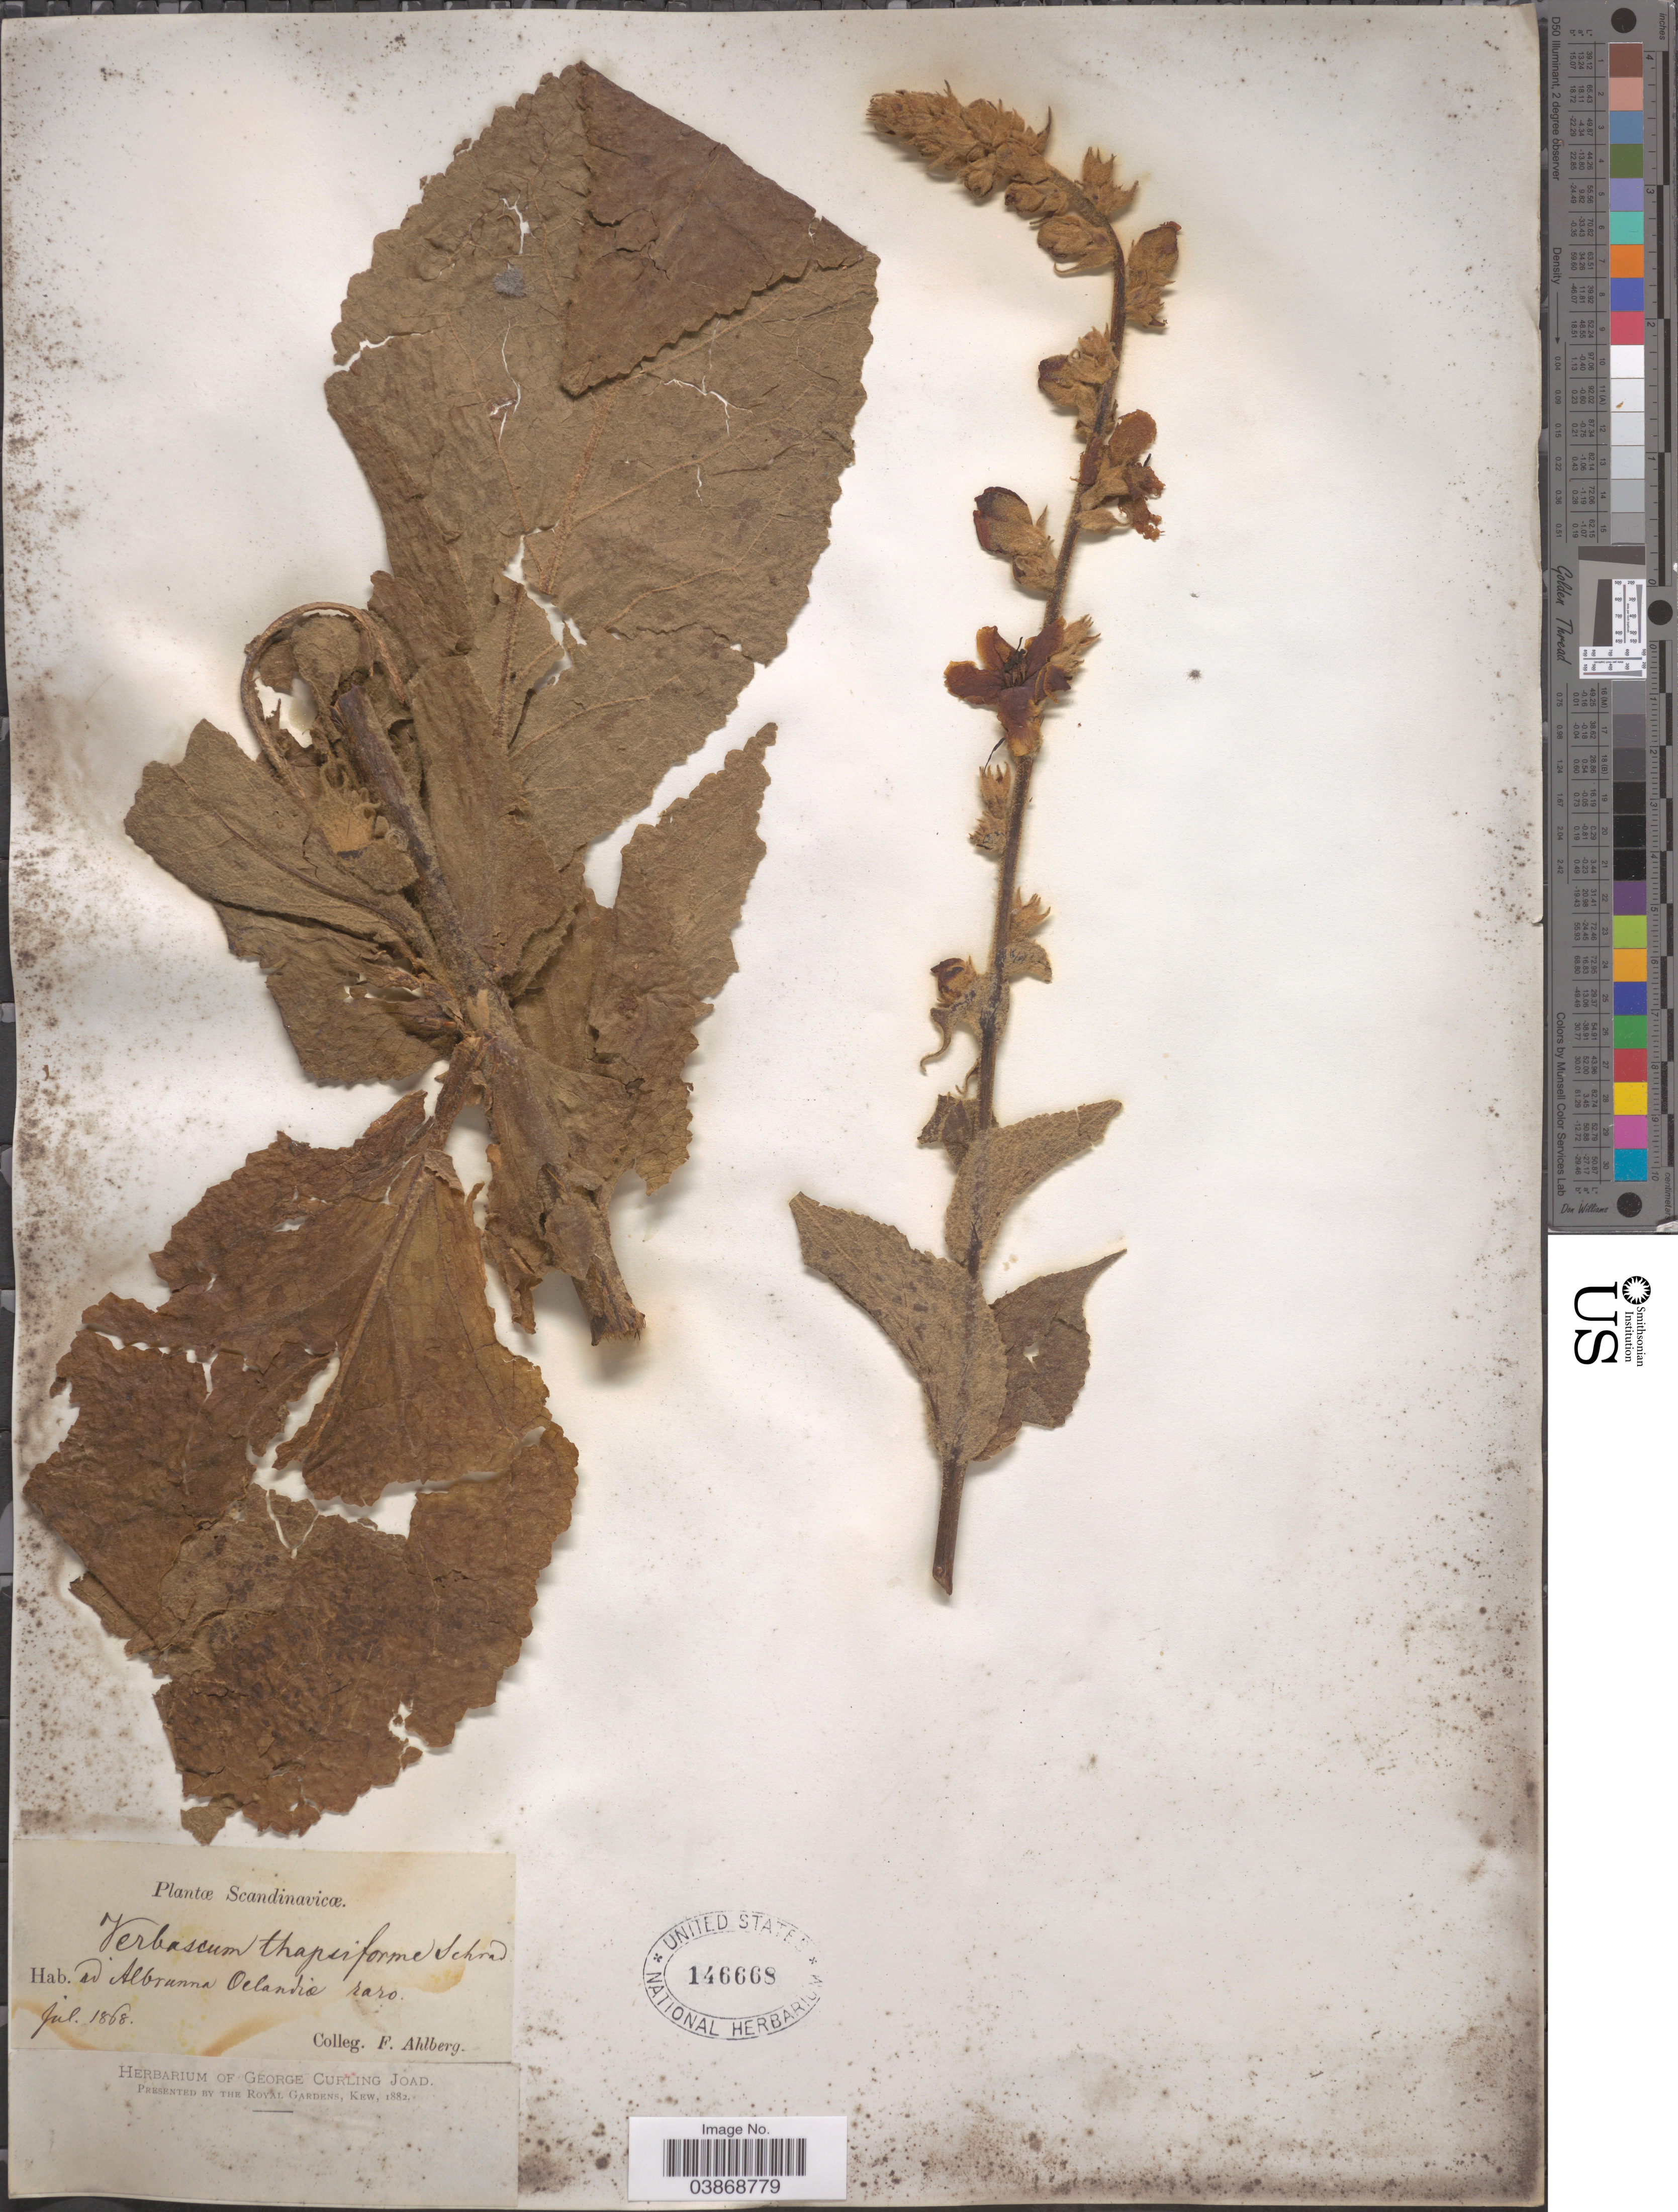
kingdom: Plantae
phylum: Tracheophyta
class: Magnoliopsida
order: Lamiales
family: Scrophulariaceae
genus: Verbascum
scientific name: Verbascum thapsiforme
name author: Schrad.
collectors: F. Ahlberg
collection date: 1868-07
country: Sweden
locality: Scandinavicæ. ad Albrunna Oelandio raro.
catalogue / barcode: US 146668